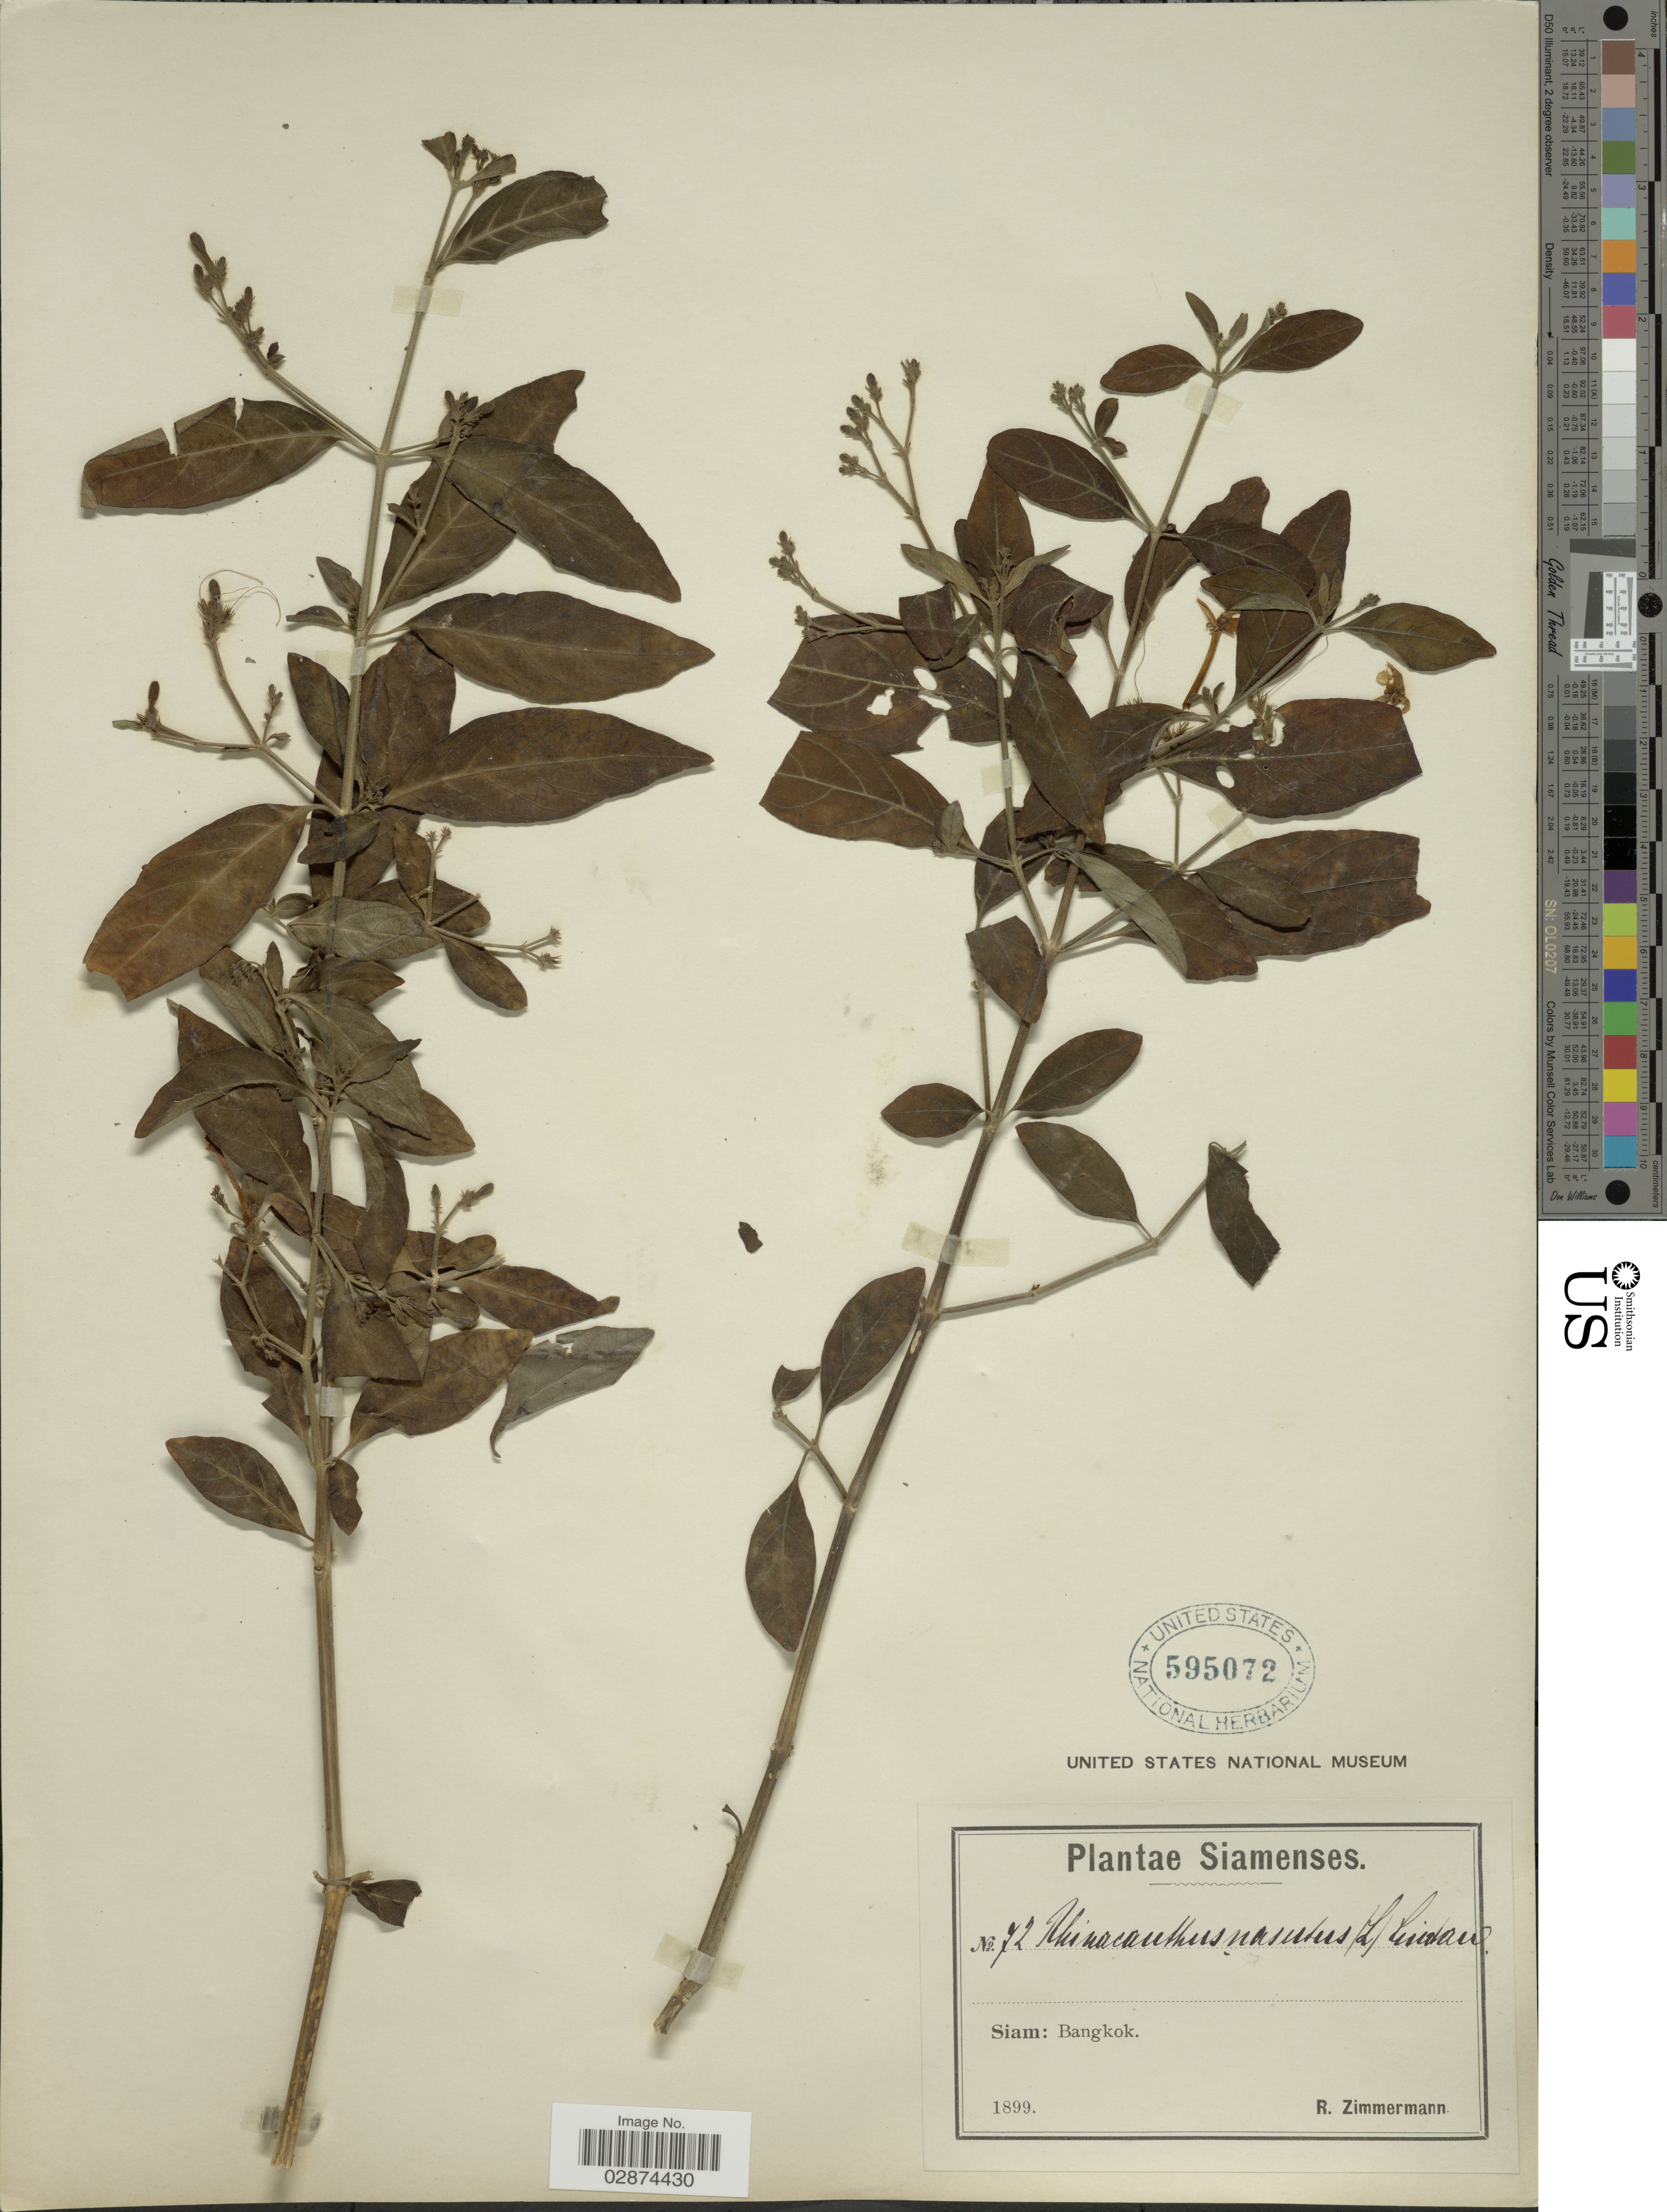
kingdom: Plantae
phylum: Tracheophyta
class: Magnoliopsida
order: Lamiales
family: Acanthaceae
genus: Rhinacanthus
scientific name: Rhinacanthus nasutus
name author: (L.) Kurz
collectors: R. Zimmermann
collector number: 72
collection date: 1899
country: Thailand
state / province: Bangkok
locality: Siam: Bangkok.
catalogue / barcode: US 595072